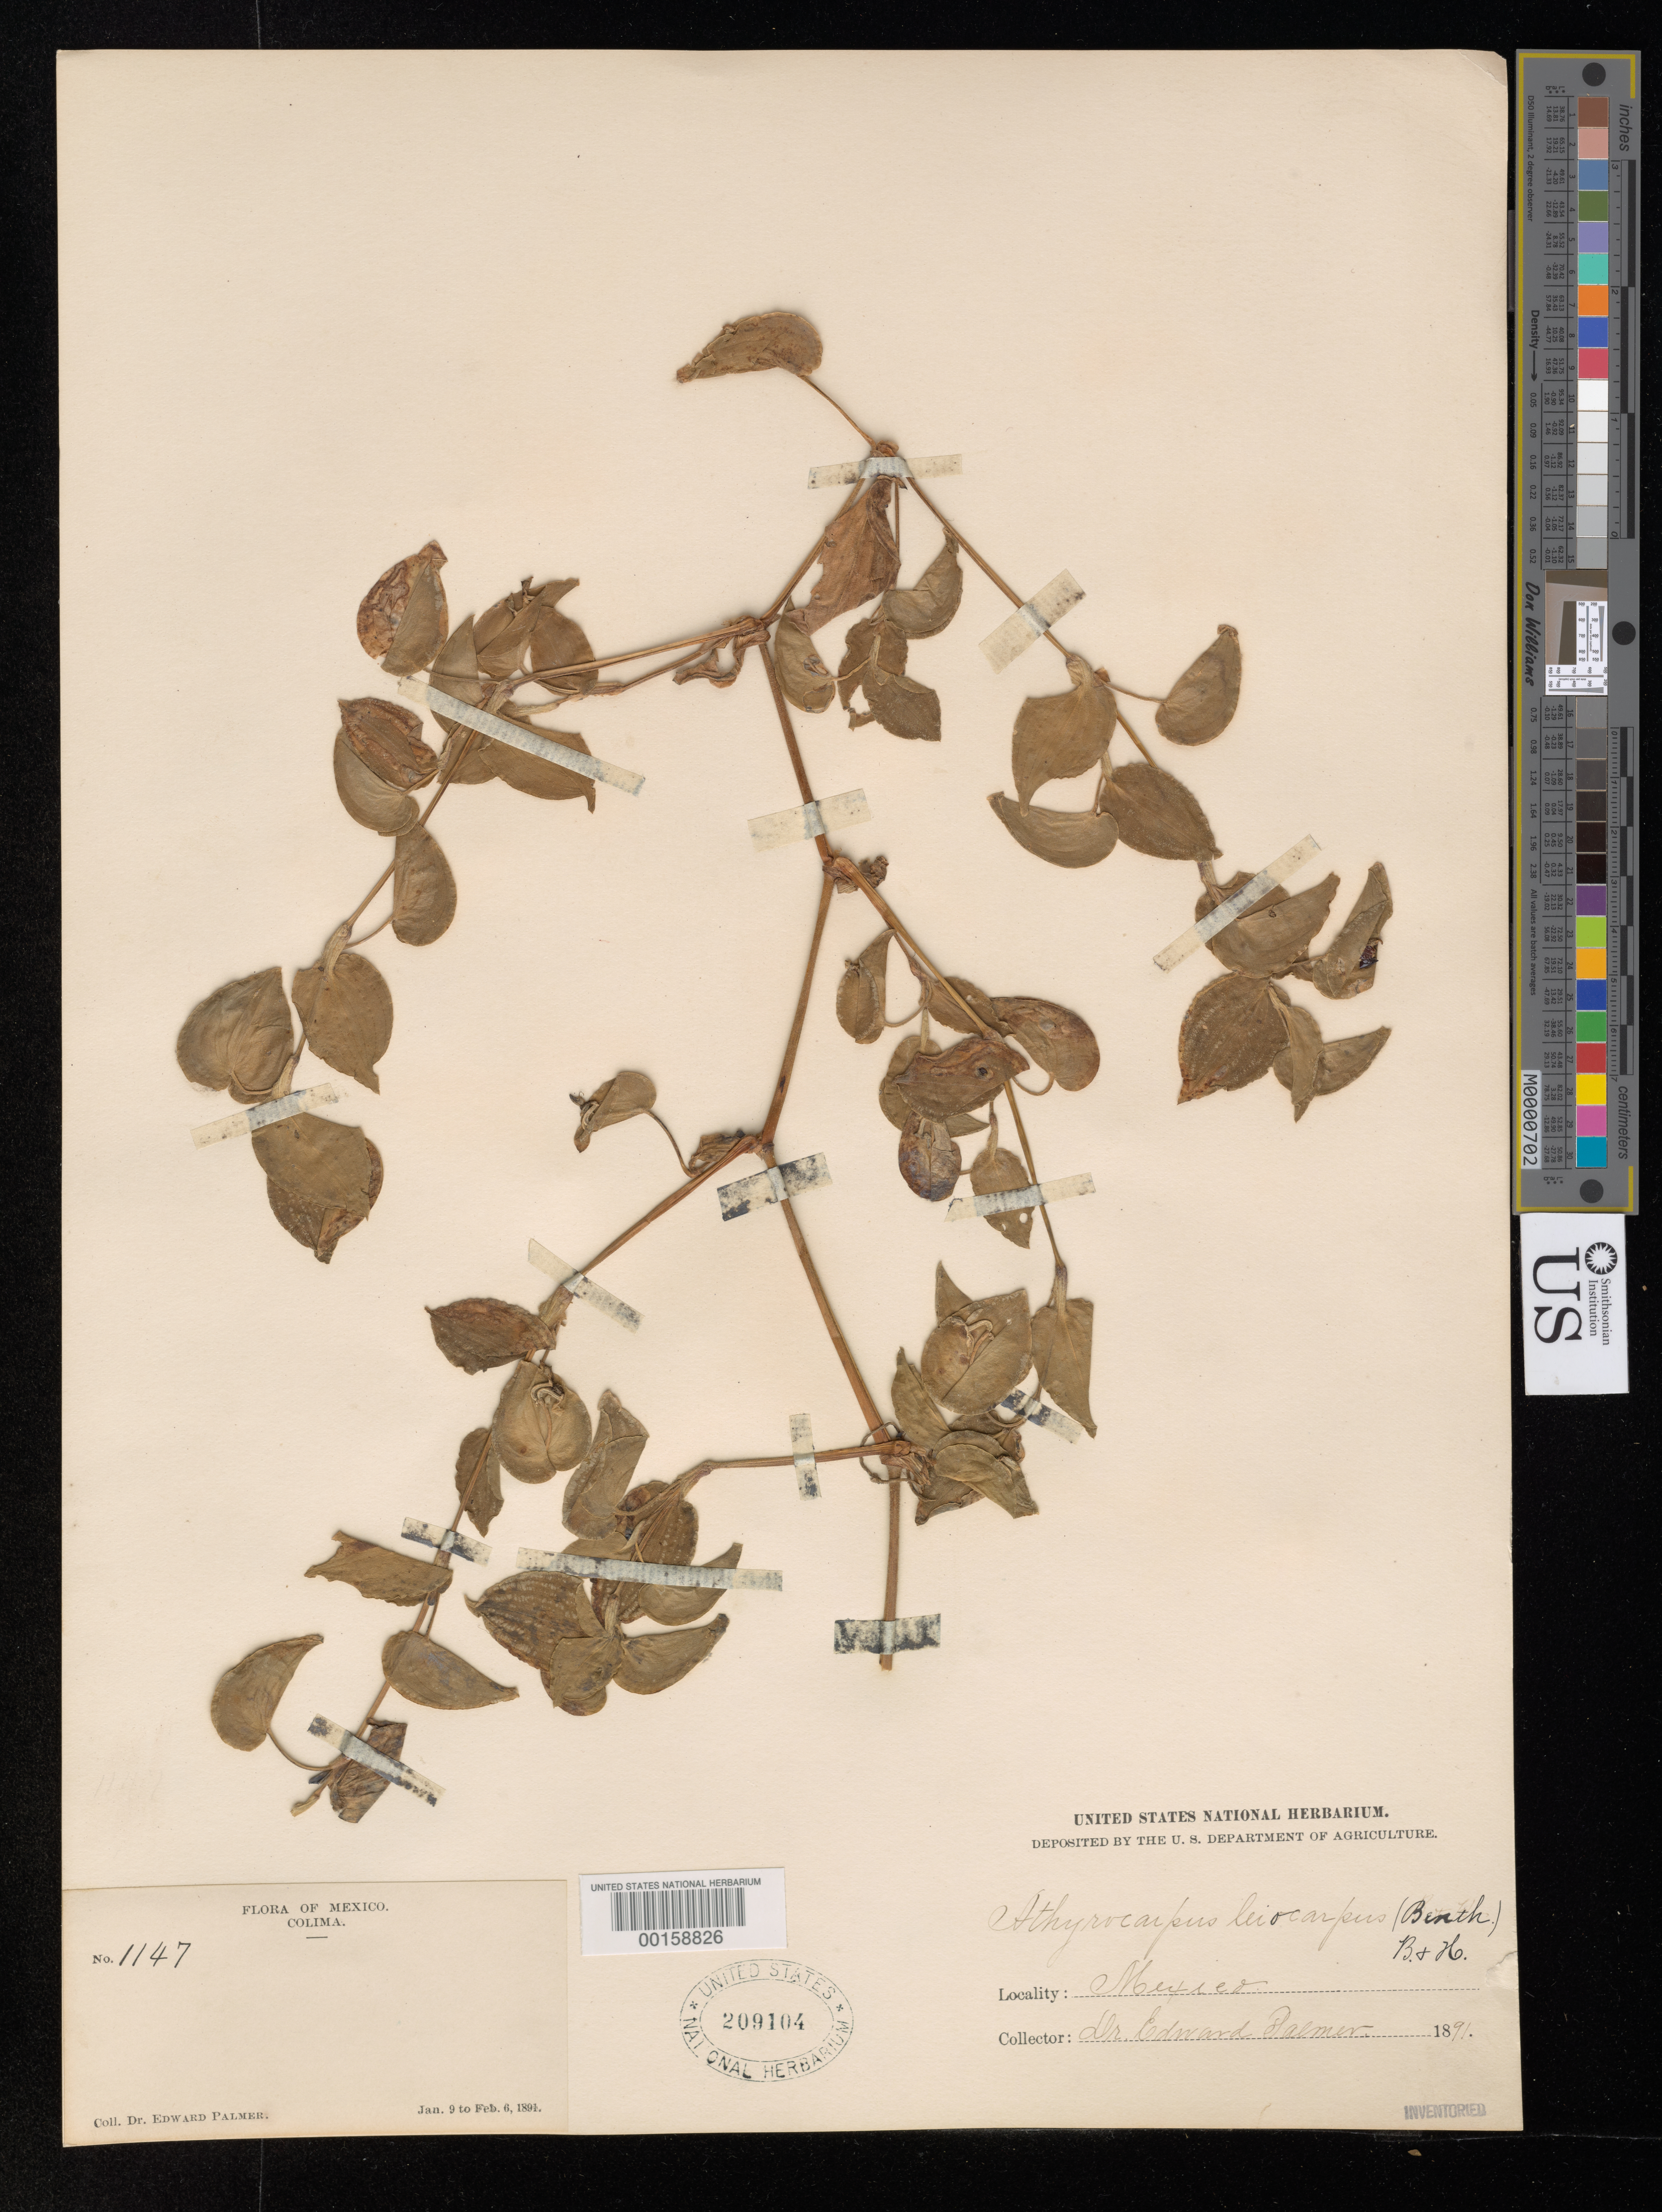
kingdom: Plantae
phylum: Tracheophyta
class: Liliopsida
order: Commelinales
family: Commelinaceae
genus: Commelina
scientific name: Commelina leiocarpa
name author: Benth.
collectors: E. Palmer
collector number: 1147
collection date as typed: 09 Jan 1891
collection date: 1891-01-09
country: Mexico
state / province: Colima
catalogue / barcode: US 209104